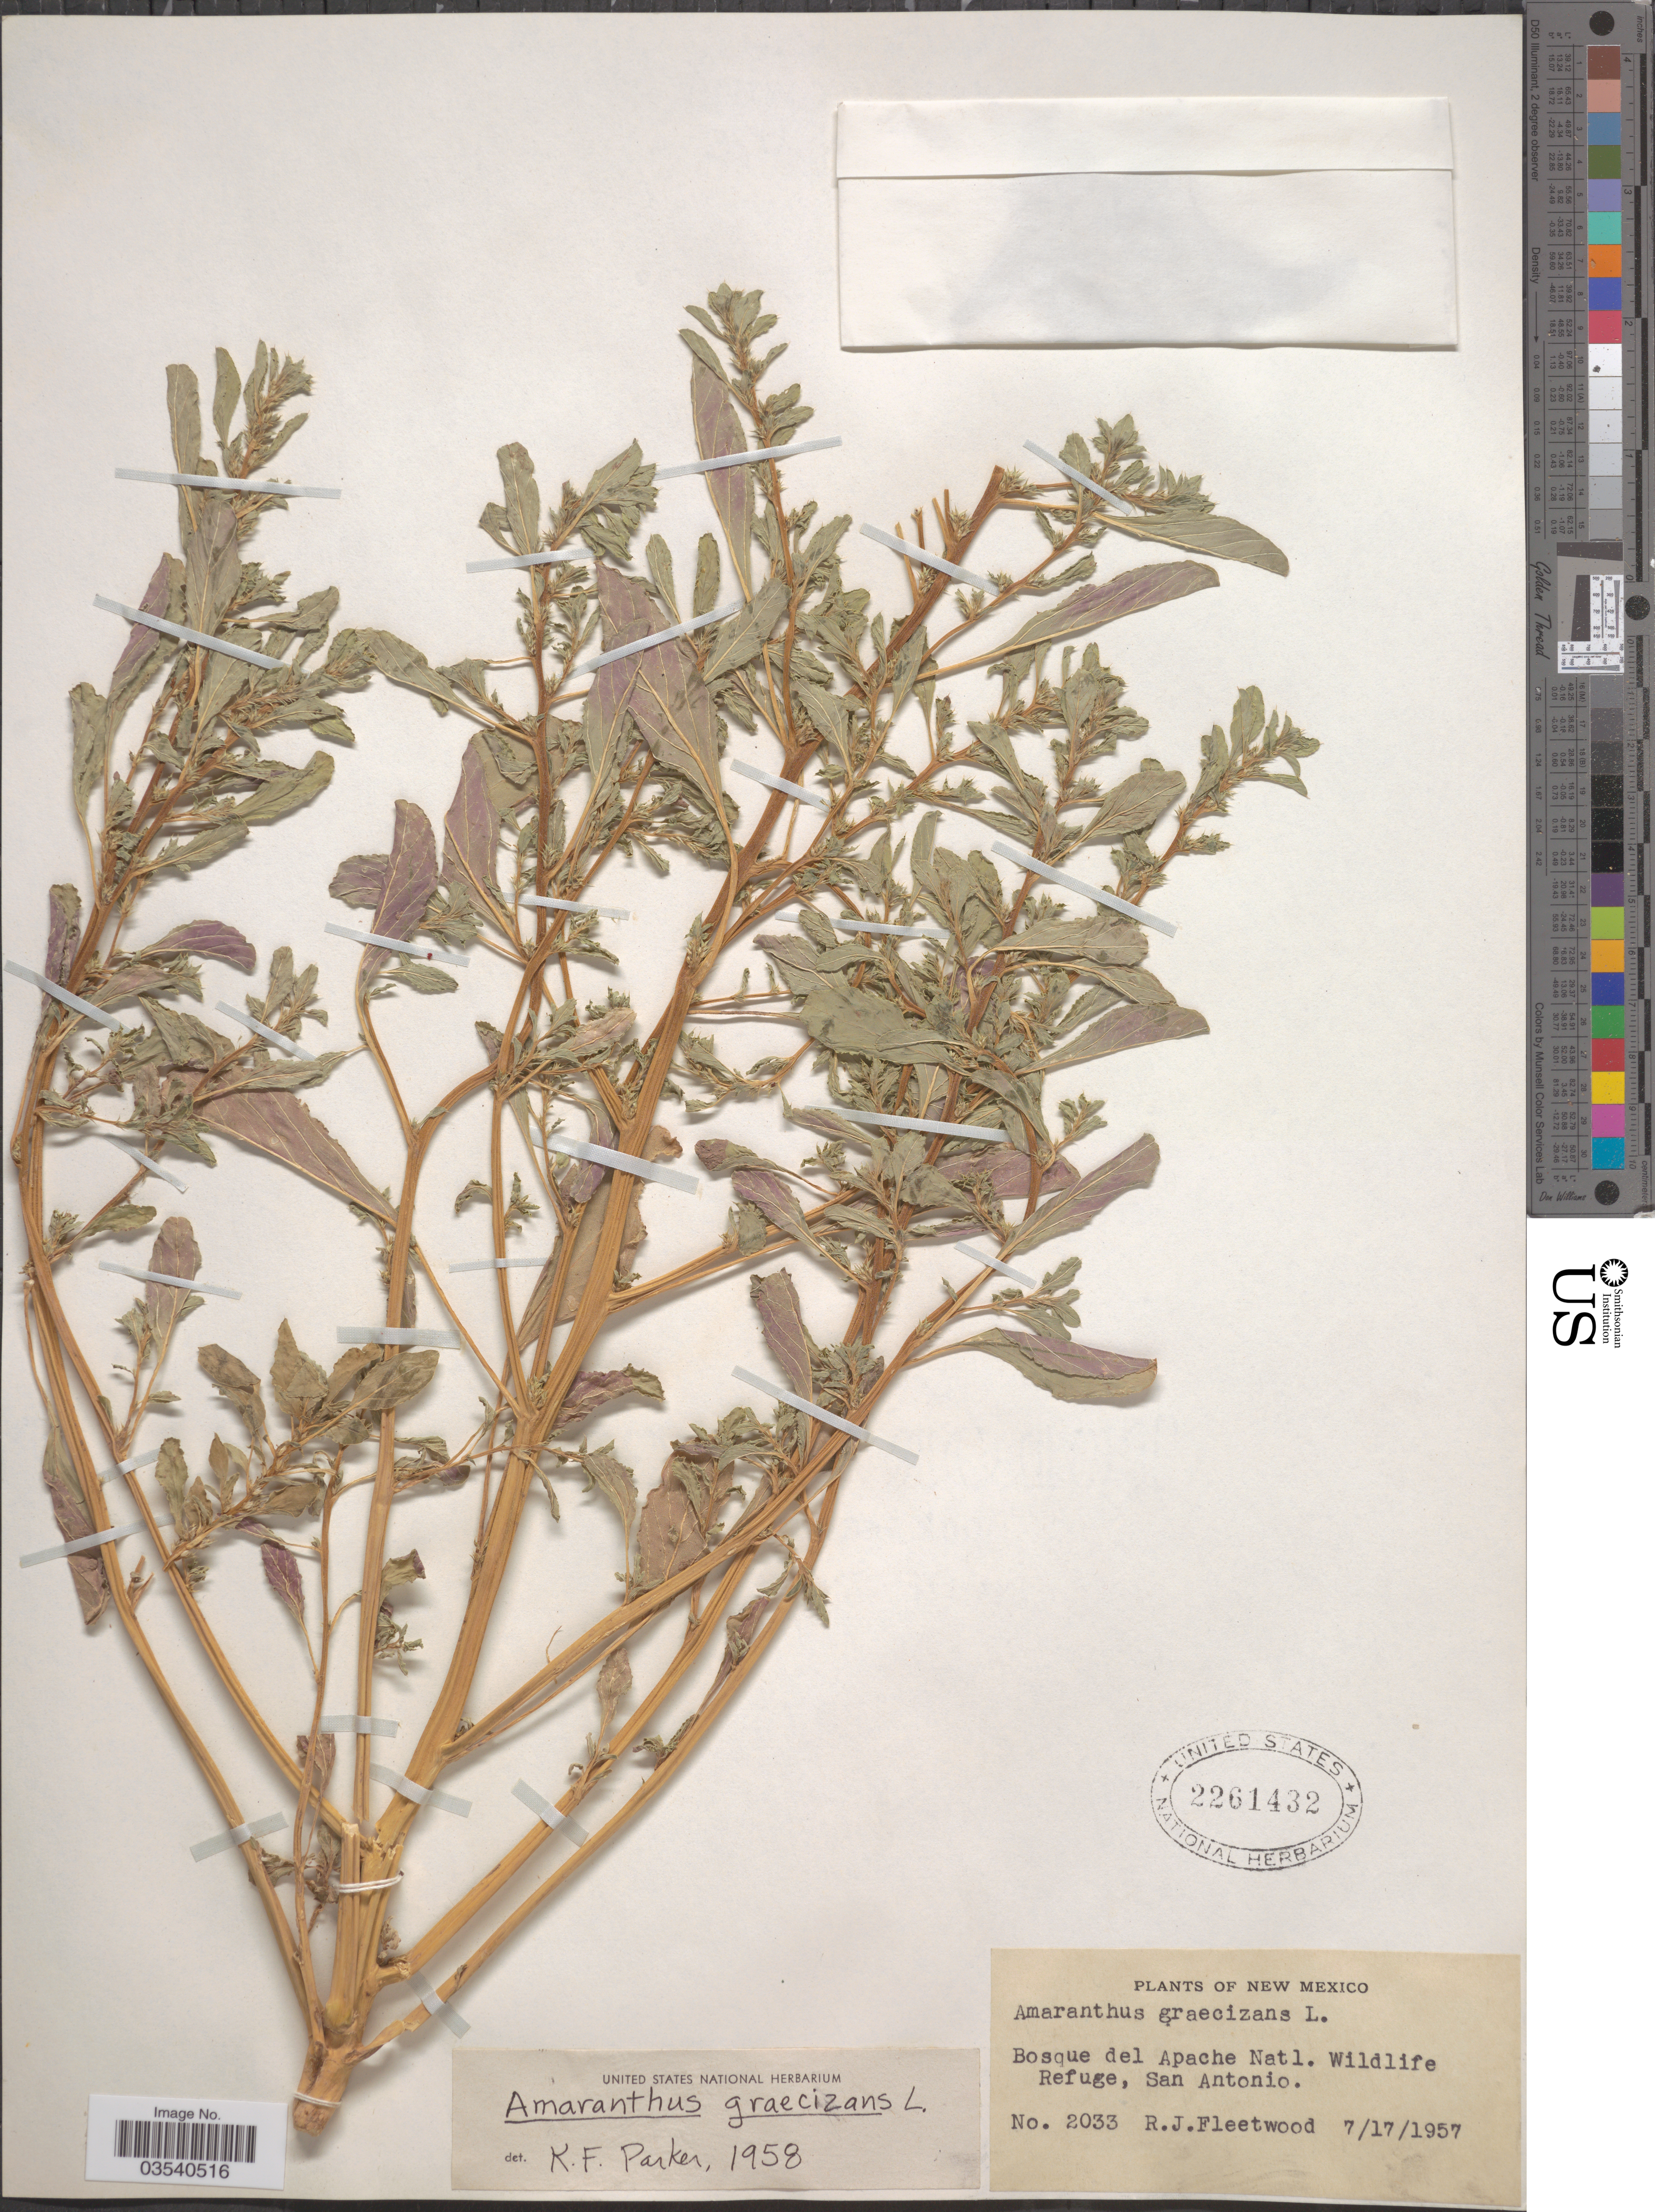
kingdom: Plantae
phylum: Tracheophyta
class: Magnoliopsida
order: Caryophyllales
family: Amaranthaceae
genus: Amaranthus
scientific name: Amaranthus graecizans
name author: L.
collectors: R. J. Fleetwood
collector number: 2033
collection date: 1957-07-17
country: United States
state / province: New Mexico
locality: Bosque del Apache Natl. Wildlife Refuge, San Antonio.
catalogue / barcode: US 2261432